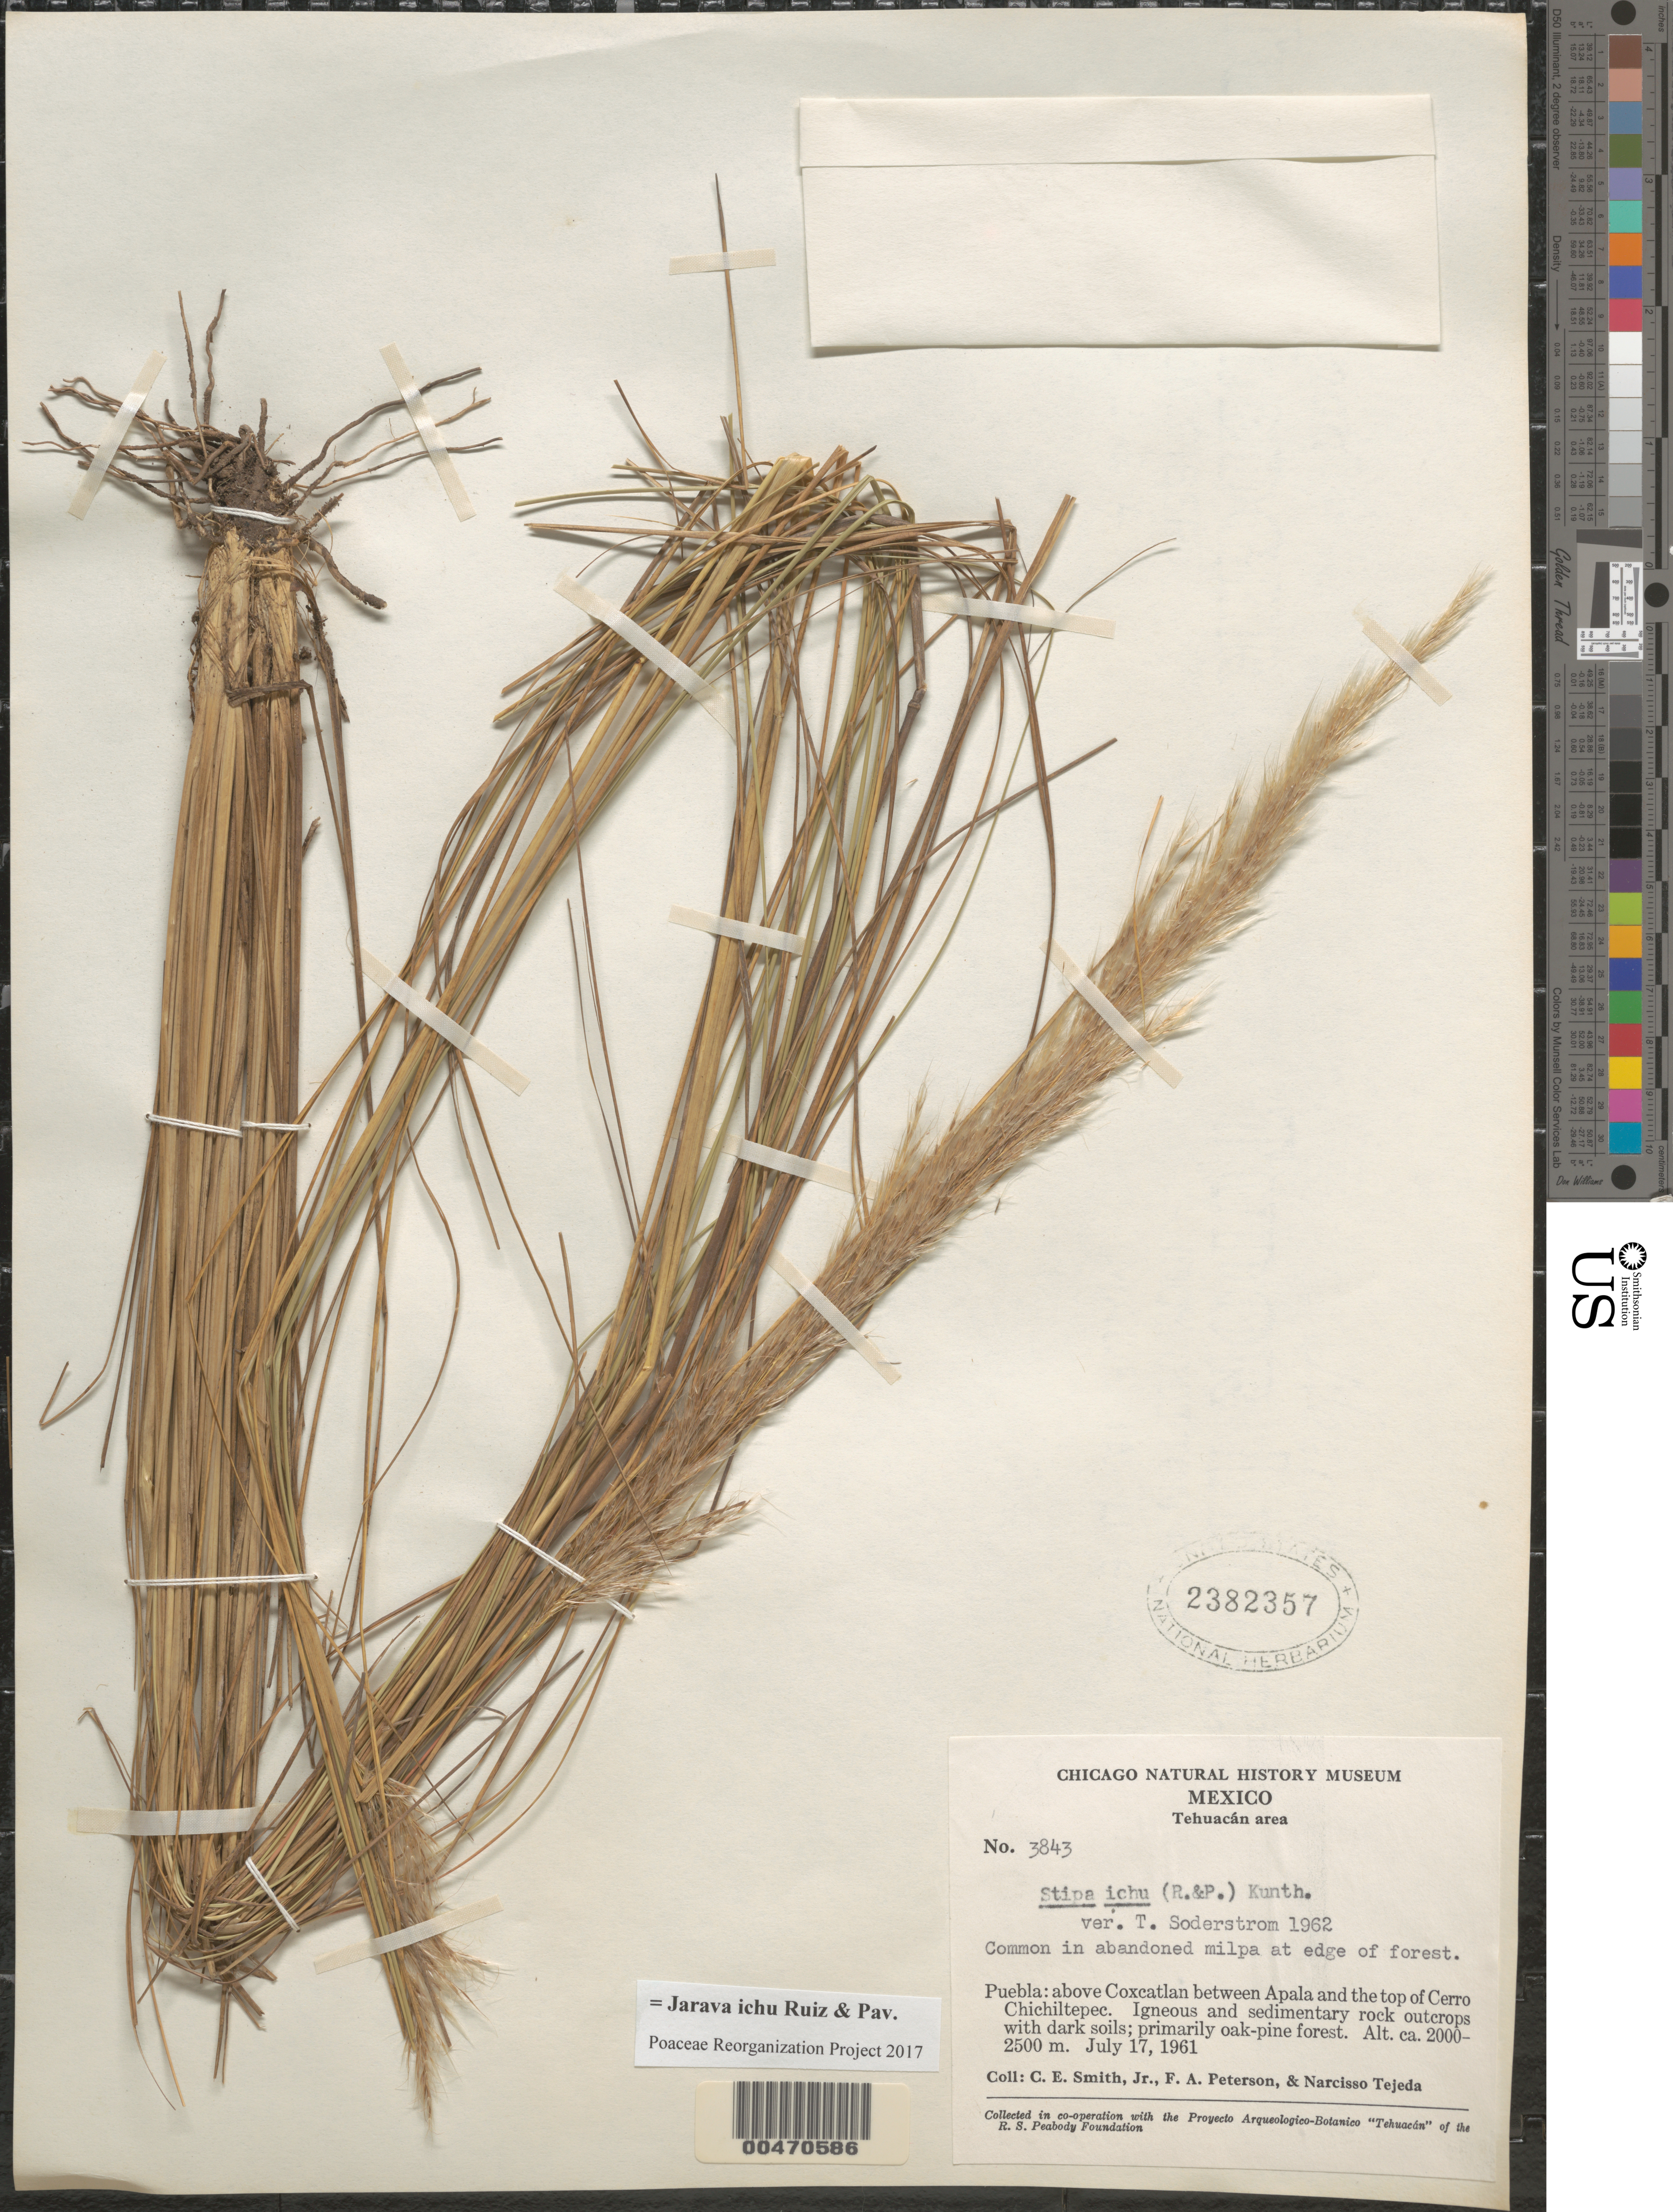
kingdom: Plantae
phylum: Tracheophyta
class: Liliopsida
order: Poales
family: Poaceae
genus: Jarava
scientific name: Jarava ichu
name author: Ruiz & Pav.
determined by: Poaceae Reorganization Project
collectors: C. E. Smith Jr., F. A. Peterson & N. Tejeda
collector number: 3843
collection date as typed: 17 Jul 1961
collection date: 1961-07-17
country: Mexico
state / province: Puebla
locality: Tehuacán area, above Coxcatlan between Apala & the top of Cerro Chichiltepec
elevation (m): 2000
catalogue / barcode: US 2382357